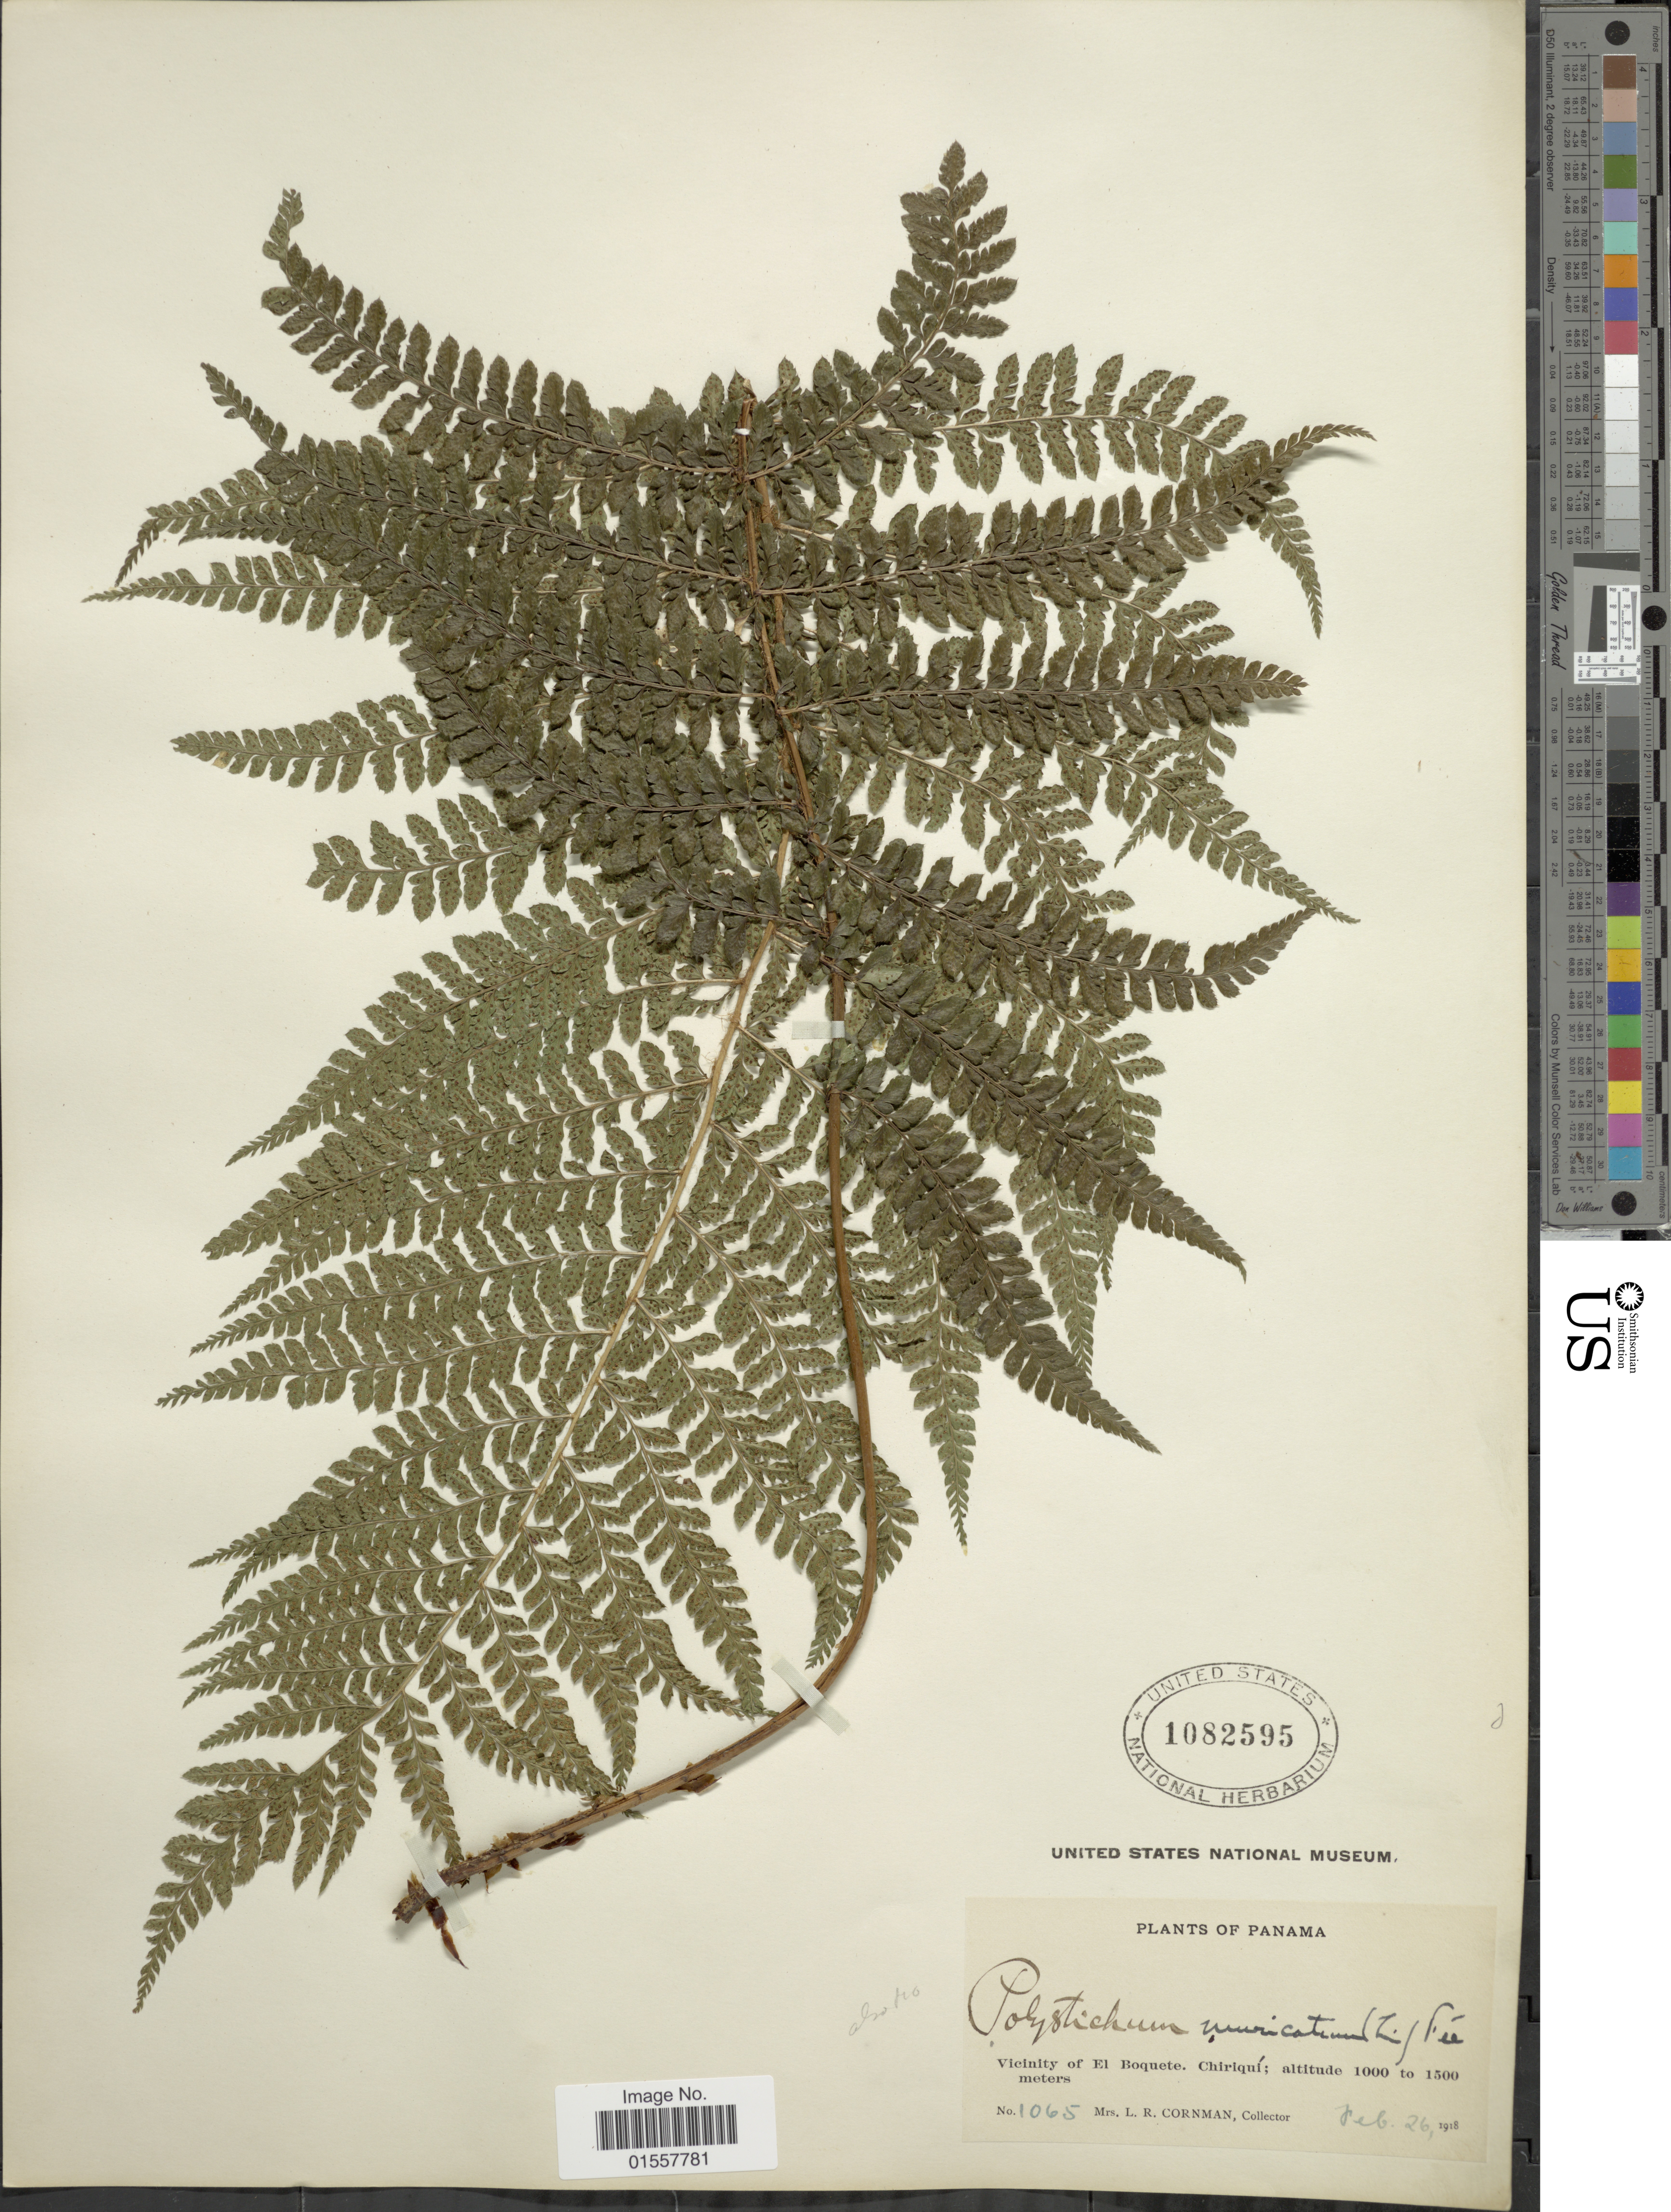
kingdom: Plantae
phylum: Tracheophyta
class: Polypodiopsida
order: Polypodiales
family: Dryopteridaceae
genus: Polystichum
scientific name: Polystichum muricatum var. muricatum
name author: (L.) Fée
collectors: L. Cornman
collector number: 1065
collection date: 1918-02-26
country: Panama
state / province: Chiriqui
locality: Vicinity of El Boquete, Chiriqui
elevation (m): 1000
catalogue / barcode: US 1082595